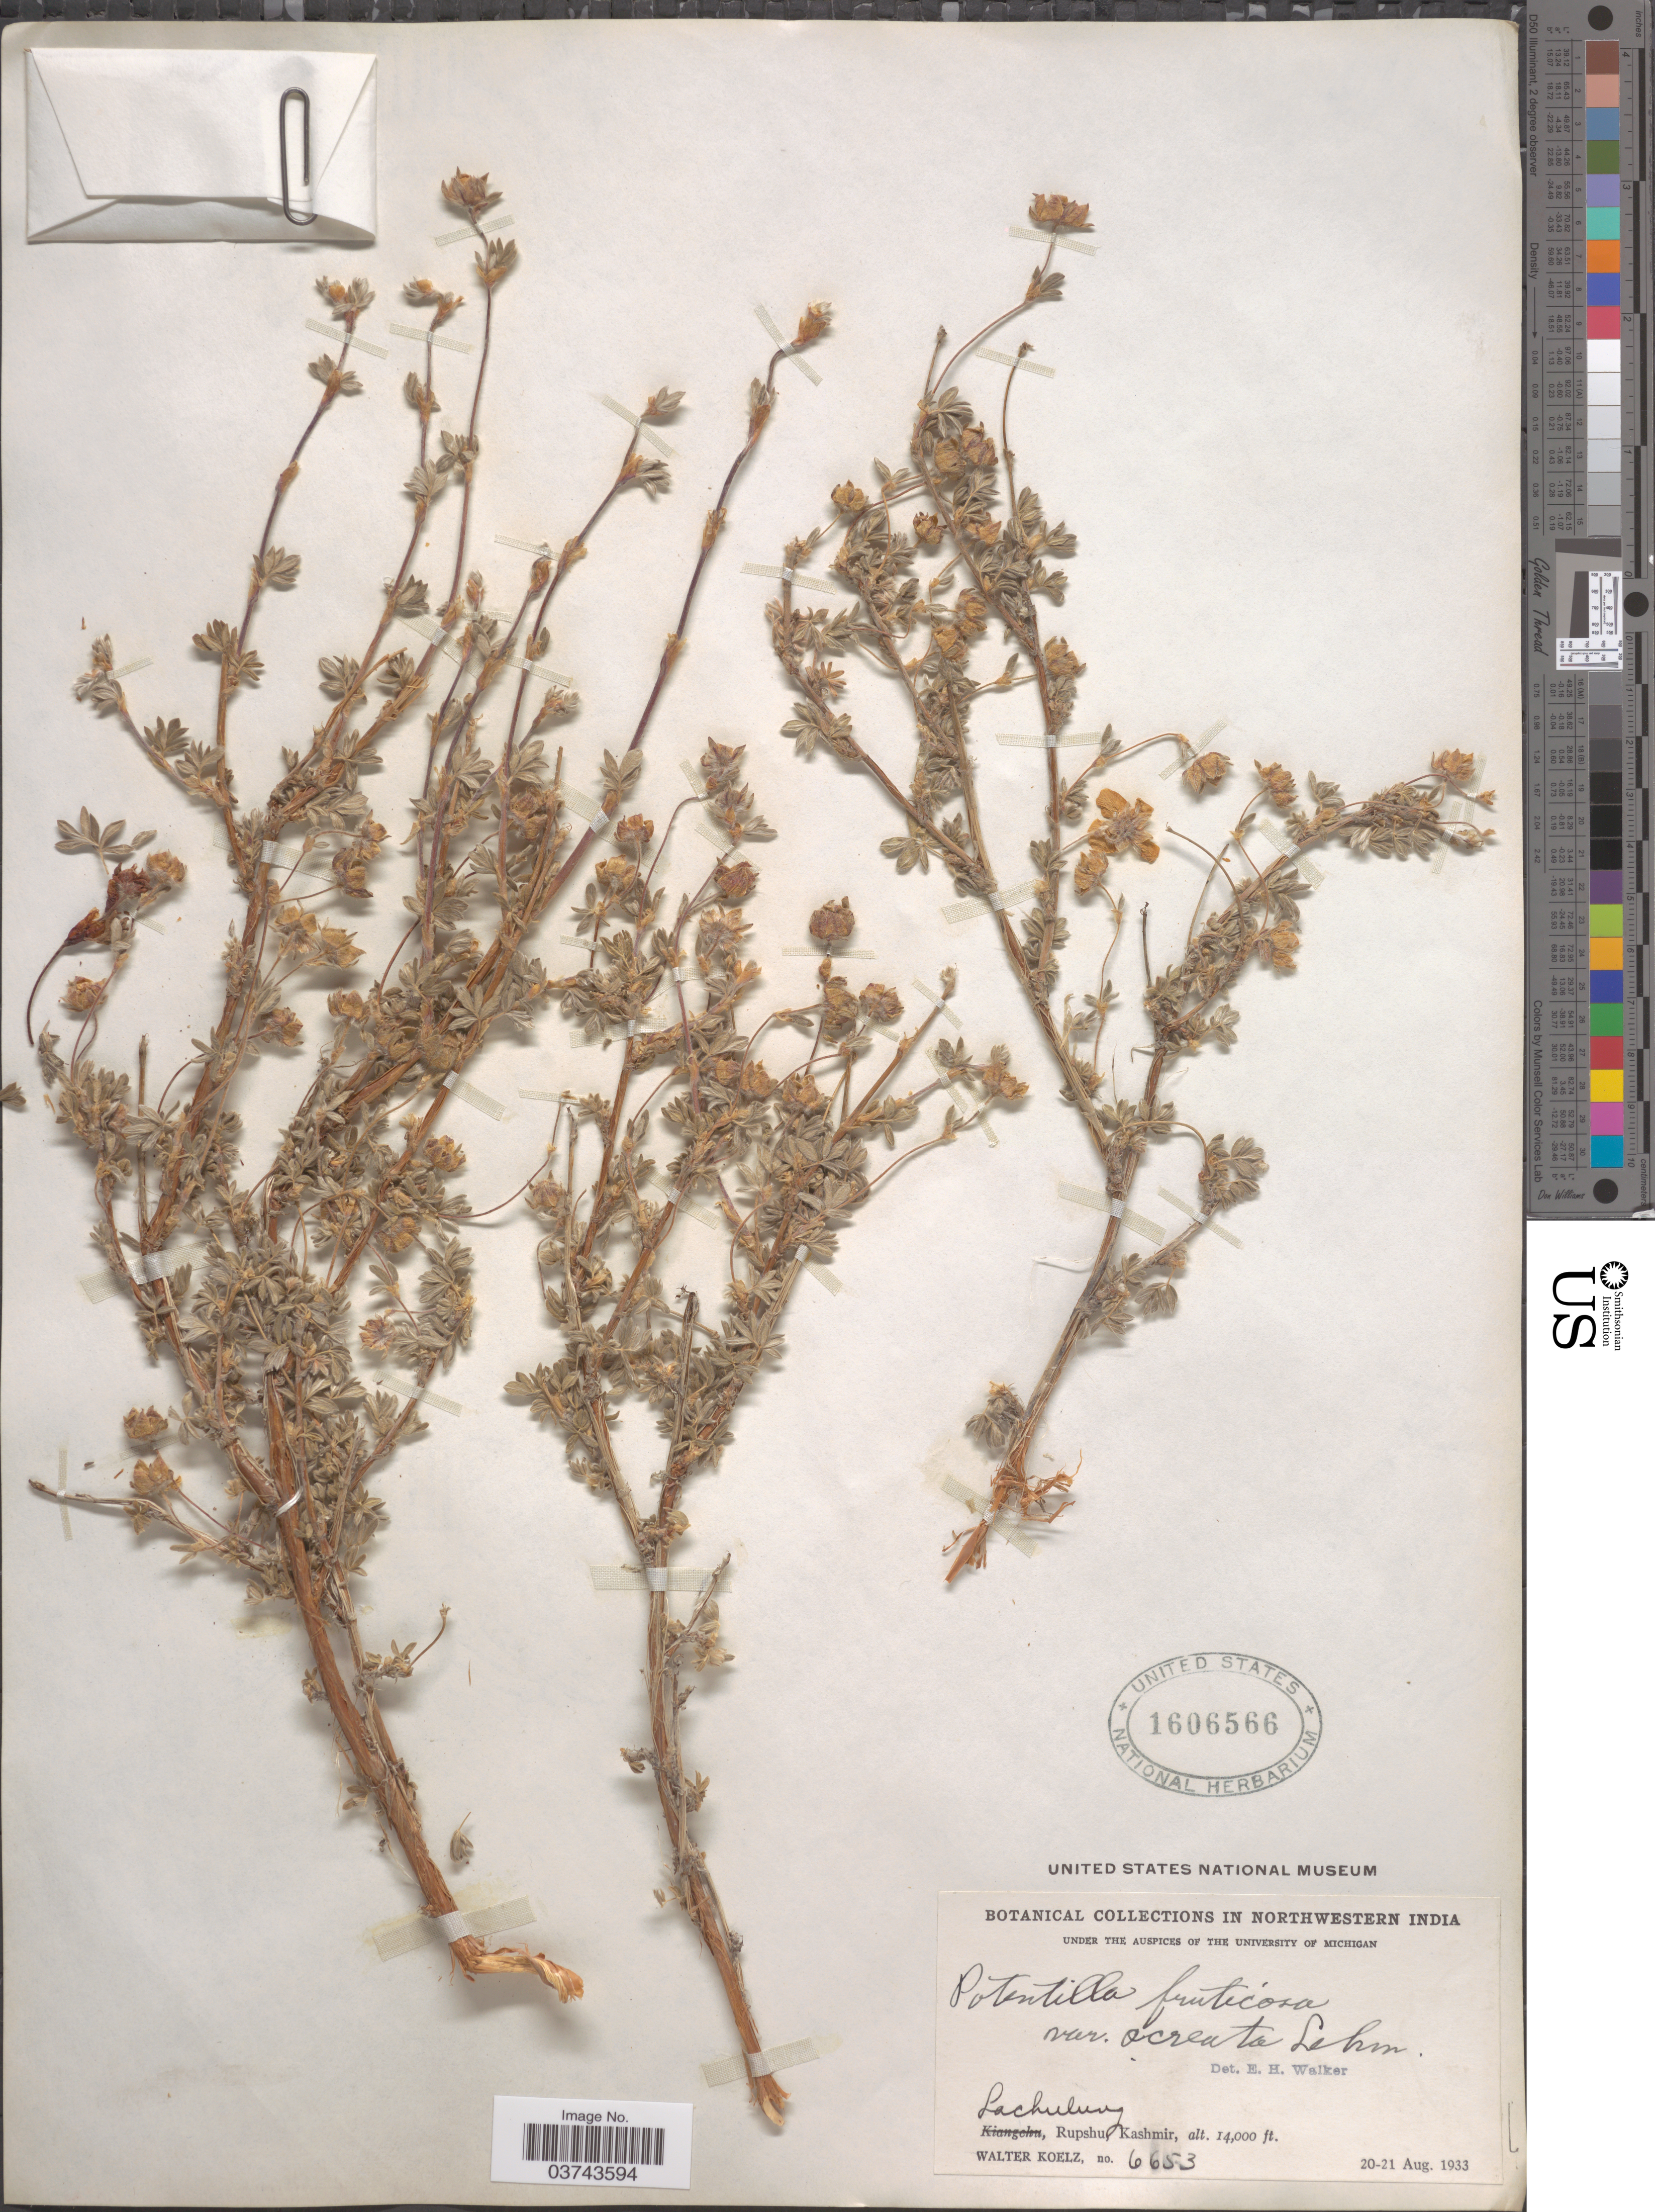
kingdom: Plantae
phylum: Tracheophyta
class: Magnoliopsida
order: Rosales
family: Rosaceae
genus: Dasiphora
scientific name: Dasiphora fruticosa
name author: (L.) Rydb.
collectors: W. N. Koelz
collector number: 6653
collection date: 1933-08-20/1933-08-21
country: India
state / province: Jammu and Kashmir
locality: Northwestern India. Lachulung. Rupshu, Kashmir.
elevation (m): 4267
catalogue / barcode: US 1606566